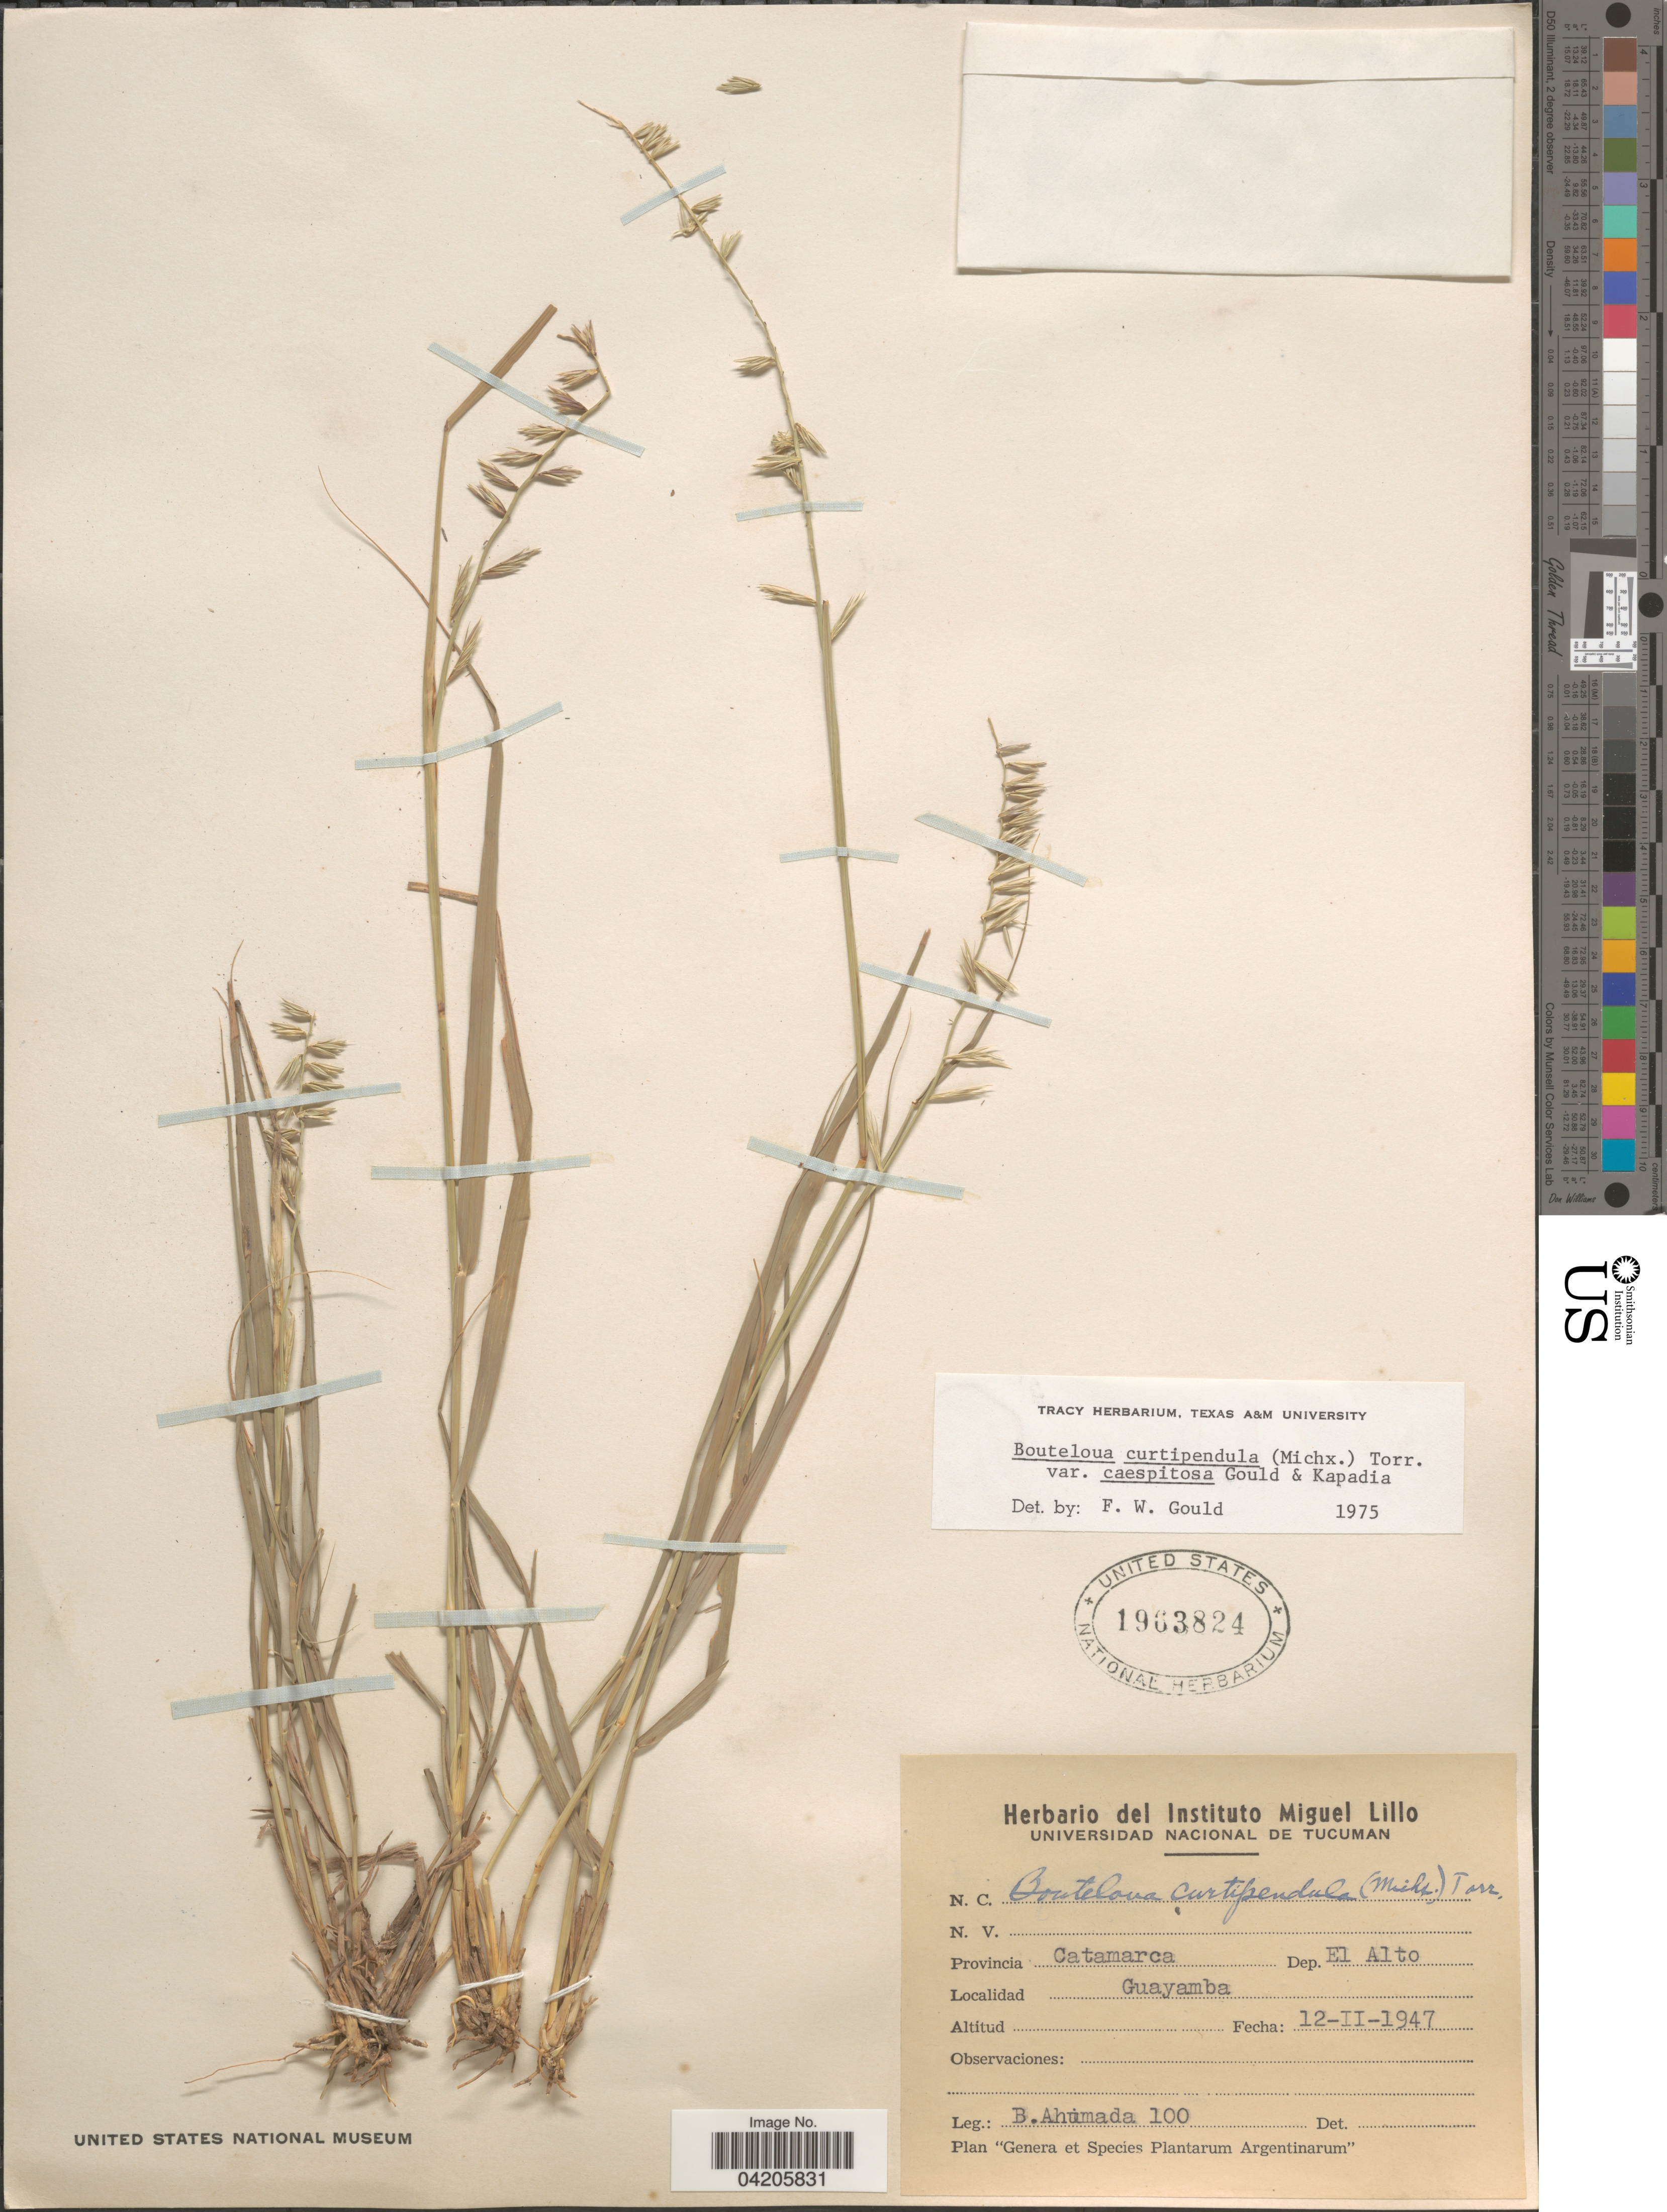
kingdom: Plantae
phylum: Tracheophyta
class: Liliopsida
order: Poales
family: Poaceae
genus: Bouteloua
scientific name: Bouteloua curtipendula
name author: (Michx.) Torr.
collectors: B. Ahumada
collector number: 100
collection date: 1947-02-12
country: Argentina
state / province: Catamarca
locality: Dep. El Alto. Guayamba.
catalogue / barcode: US 1963824